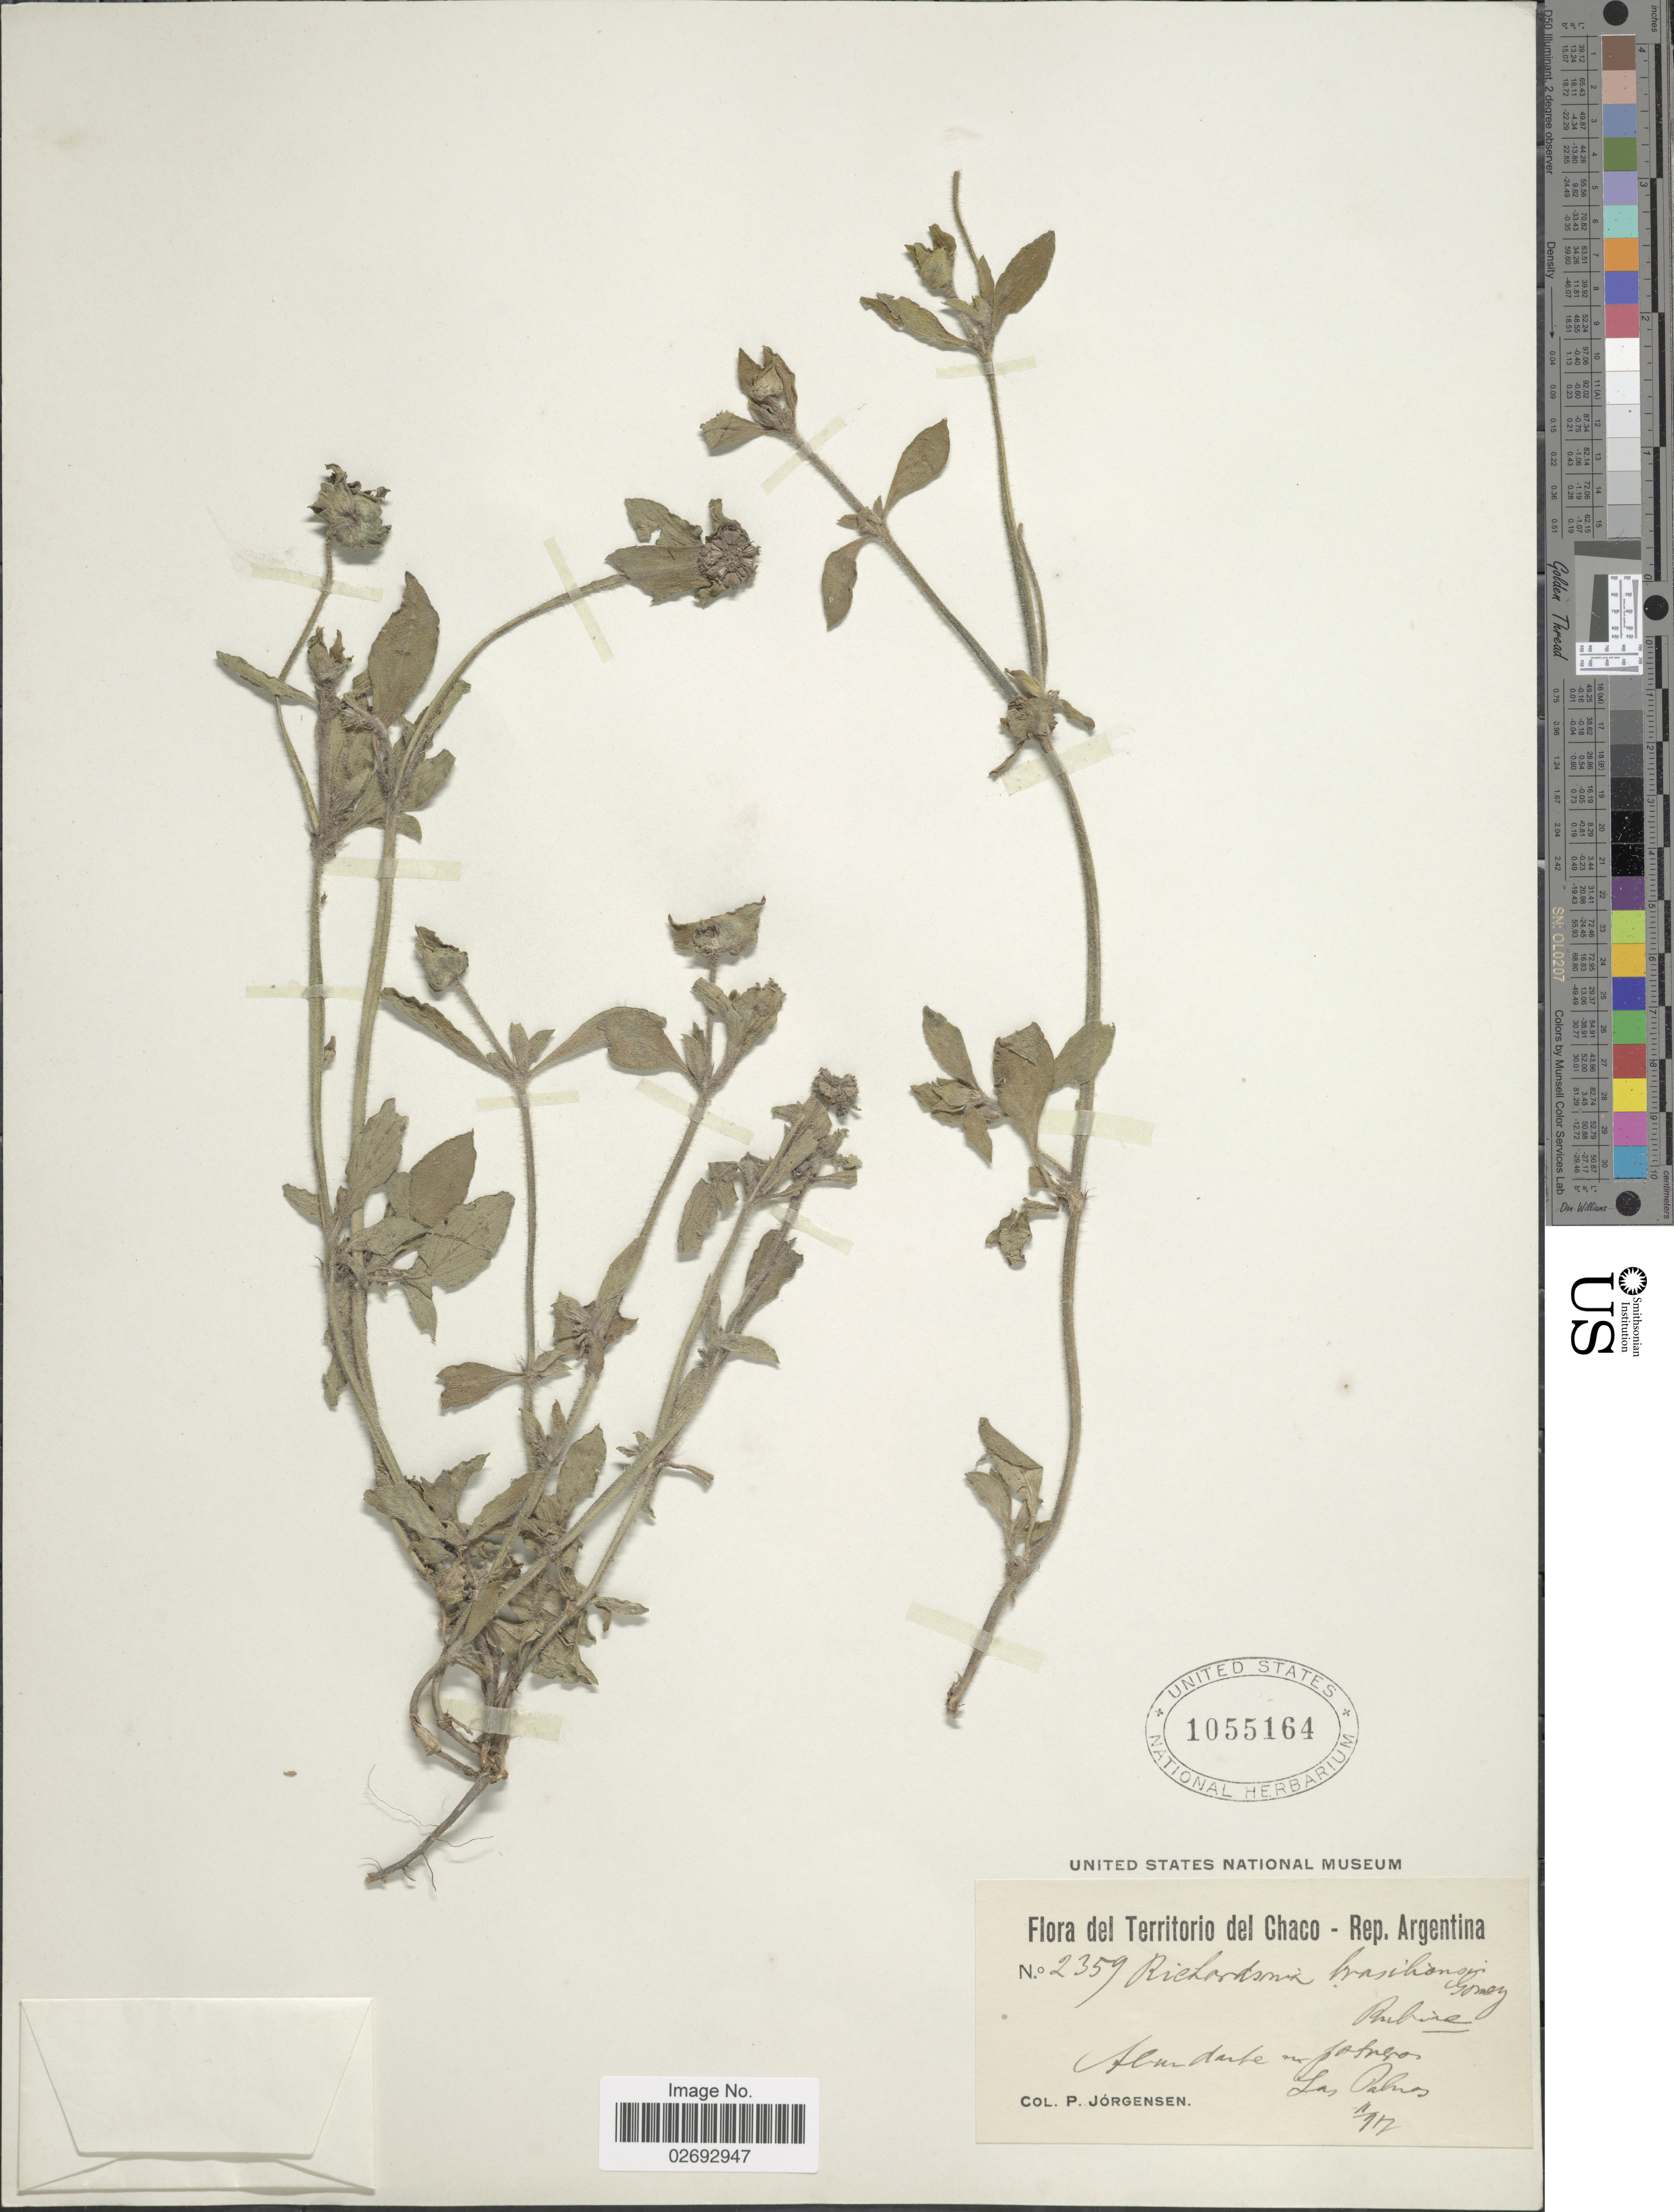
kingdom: Plantae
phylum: Tracheophyta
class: Magnoliopsida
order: Gentianales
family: Rubiaceae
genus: Richardia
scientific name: Richardia brasiliensis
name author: Gomes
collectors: P. Jörgensen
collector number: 2359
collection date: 1917-11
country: Argentina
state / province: Chaco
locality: Las Palmas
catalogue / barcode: US 1055164